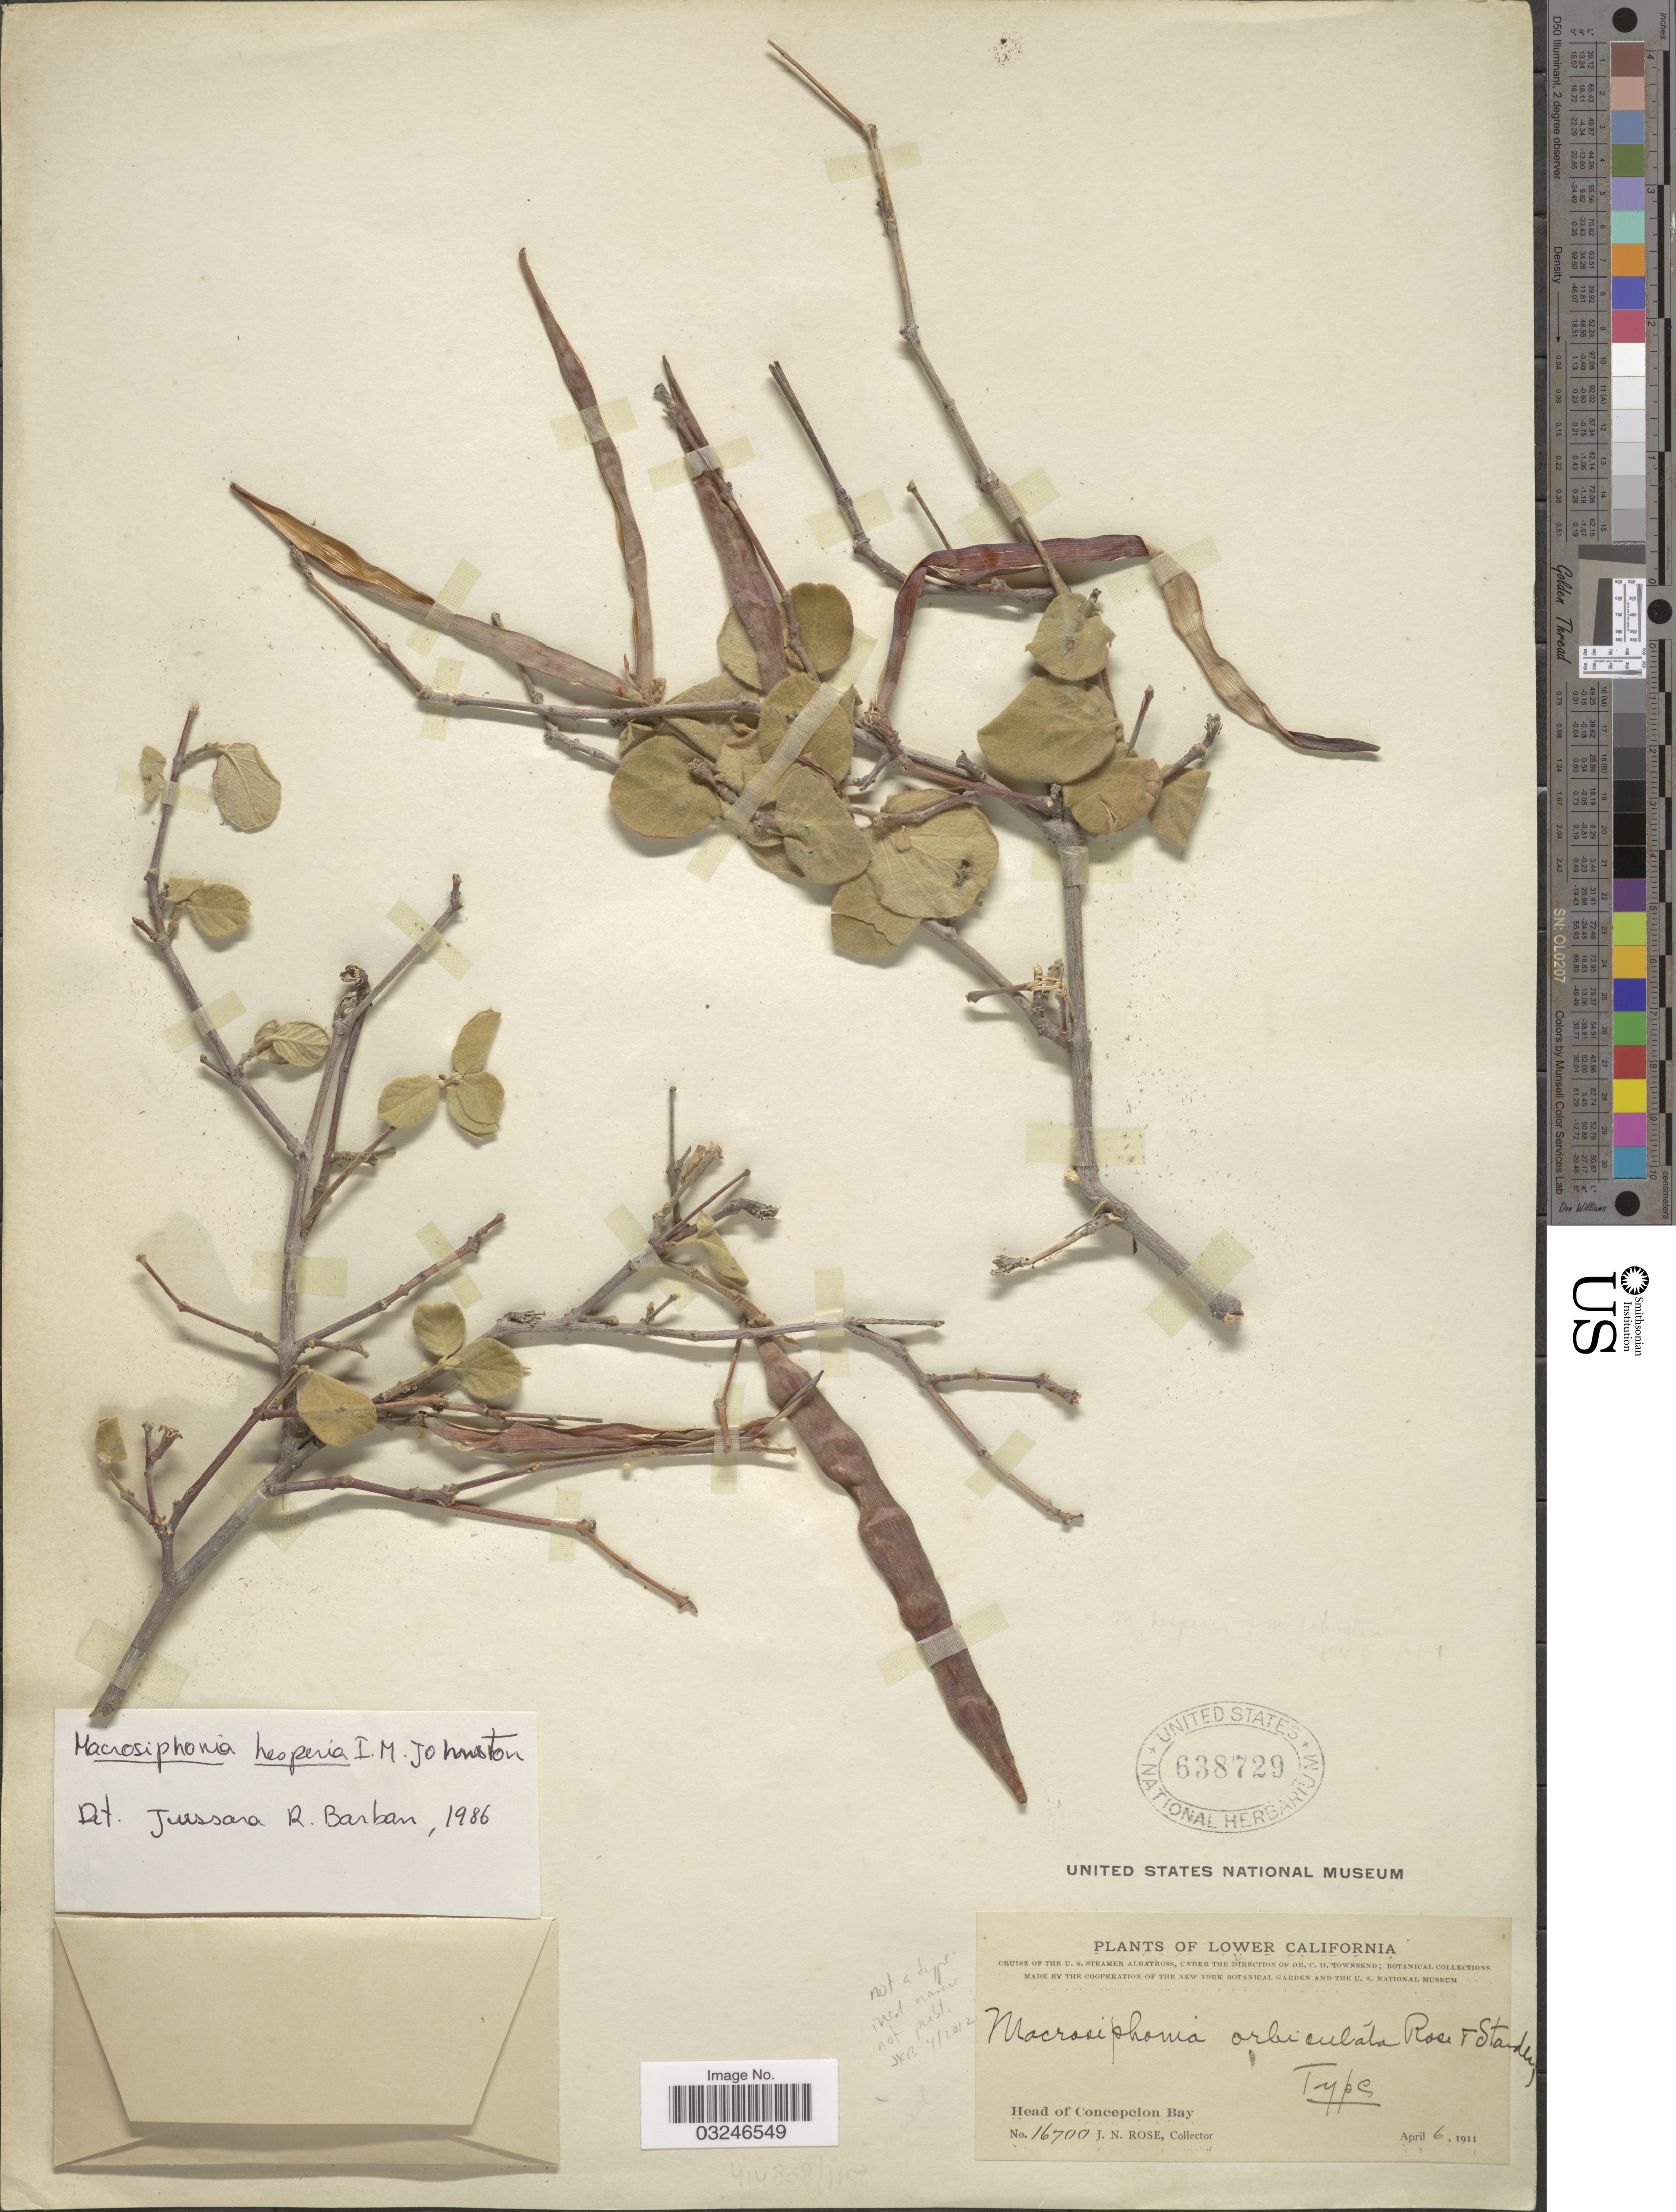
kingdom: Plantae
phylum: Tracheophyta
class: Magnoliopsida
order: Gentianales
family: Apocynaceae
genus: Macrosiphonia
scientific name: Macrosiphonia hesperia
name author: I.M. Johnst.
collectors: J. N. Rose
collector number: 16700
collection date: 1911-04-06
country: Mexico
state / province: Baja California Sur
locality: Head of Concepcion Bay.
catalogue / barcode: US 638729